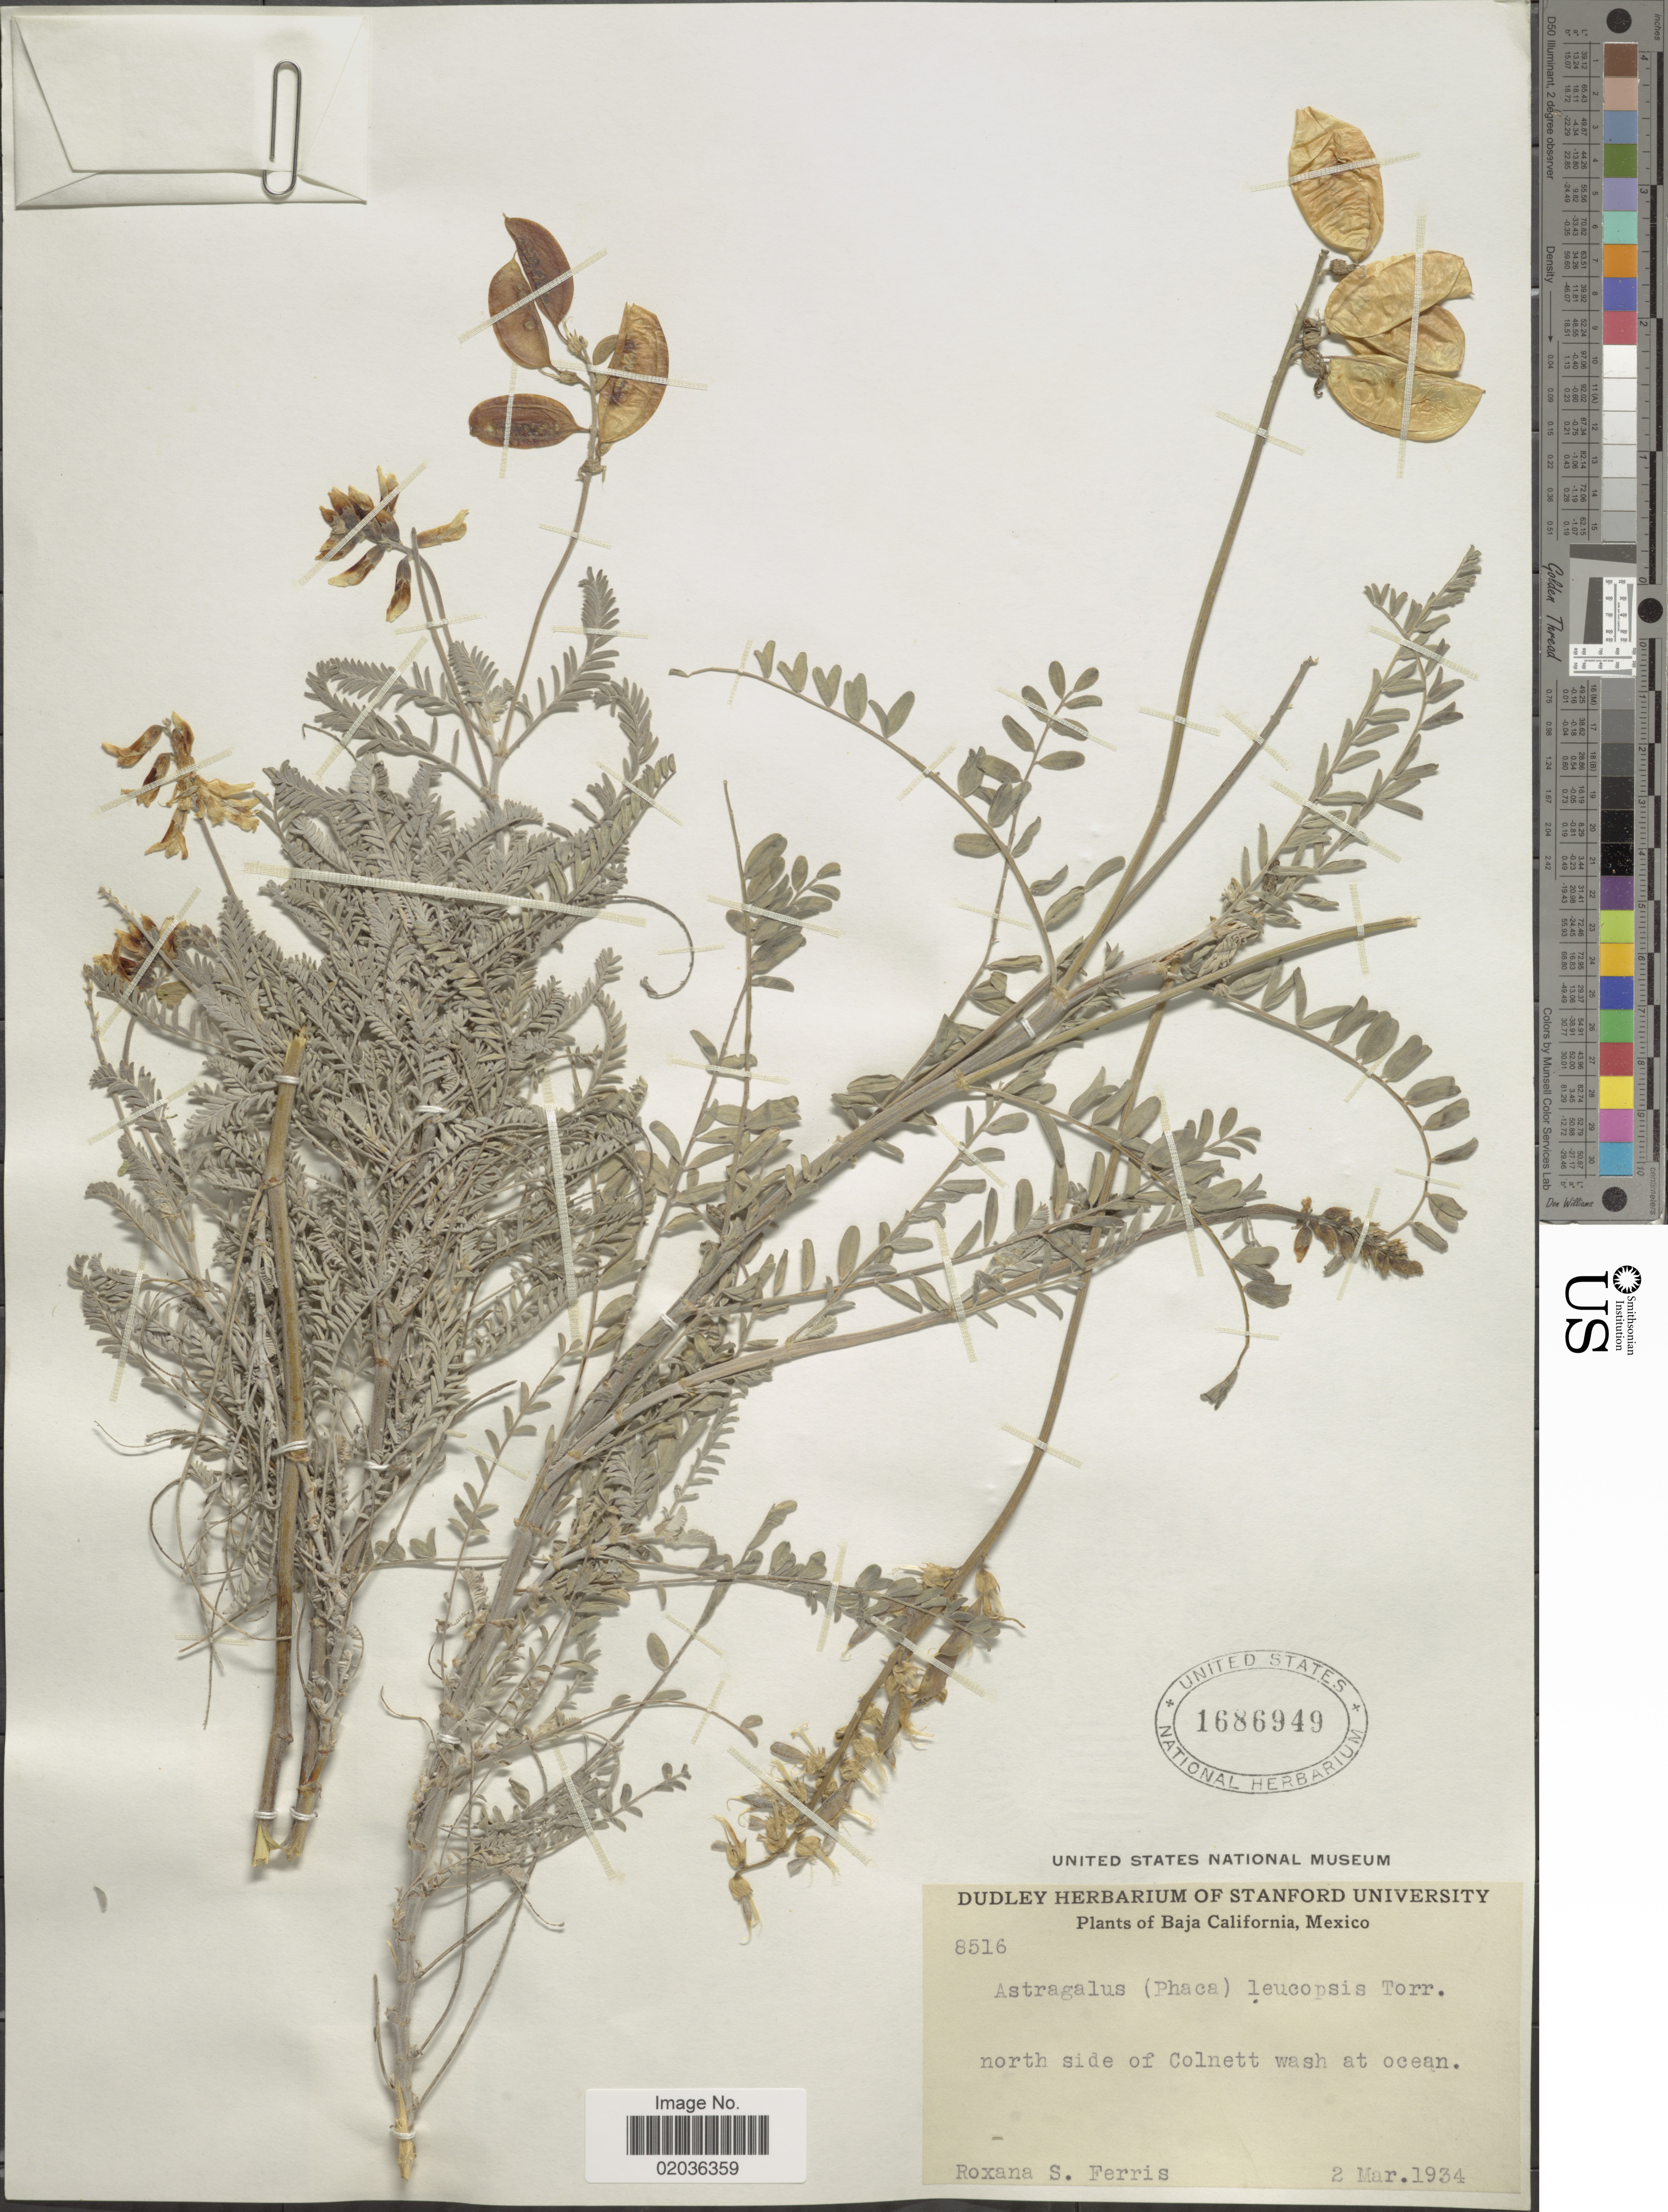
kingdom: Plantae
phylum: Tracheophyta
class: Magnoliopsida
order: Fabales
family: Fabaceae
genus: Astragalus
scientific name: Astragalus trichopodus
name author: (Nutt.) A. Gray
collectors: R. S. Ferris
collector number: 8516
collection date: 1934-03-02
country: Mexico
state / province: Baja California Norte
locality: North side of Colnett wash at ocean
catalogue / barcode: US 1686949